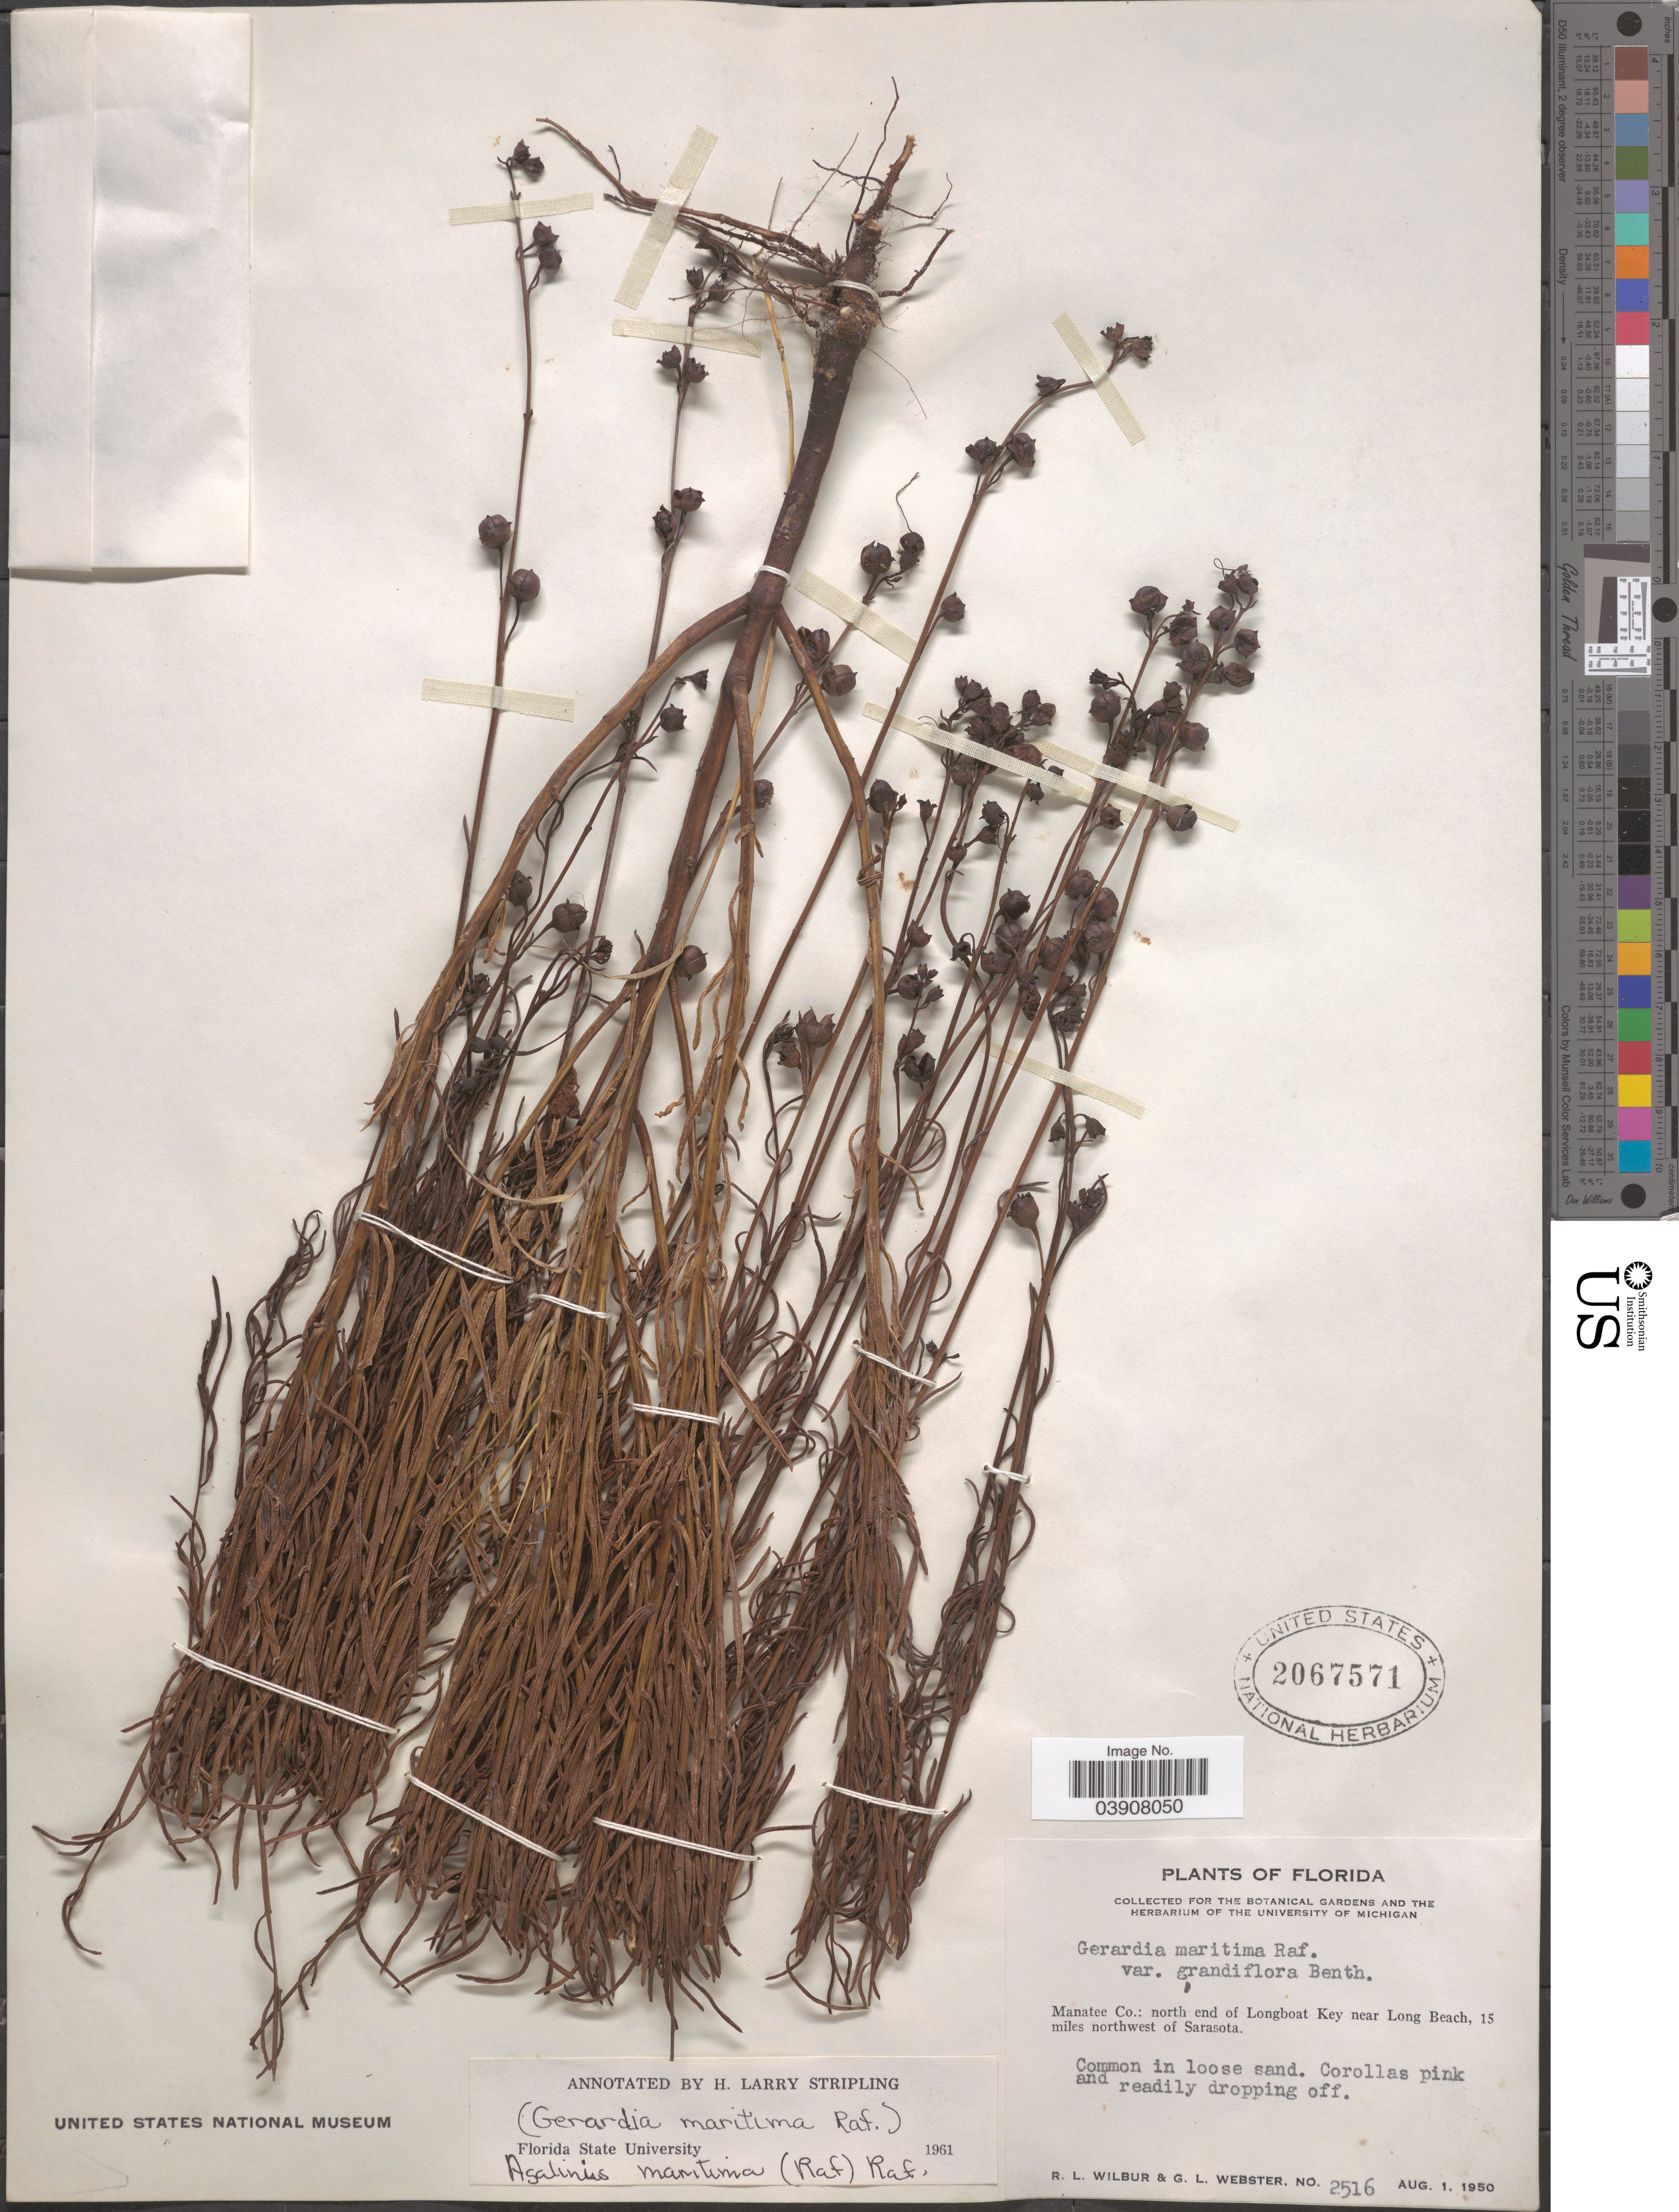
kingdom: Plantae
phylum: Tracheophyta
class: Magnoliopsida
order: Lamiales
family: Orobanchaceae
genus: Agalinis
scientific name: Agalinis maritima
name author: (Raf.) Raf.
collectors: R. L. Wilbur & G. L. Webster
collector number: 2516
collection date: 1950-08-01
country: United States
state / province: Florida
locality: Manatee Co.: north end of Longboat Key near Long Beach, 15 miles northwest of Sarsota.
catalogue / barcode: US 2067571